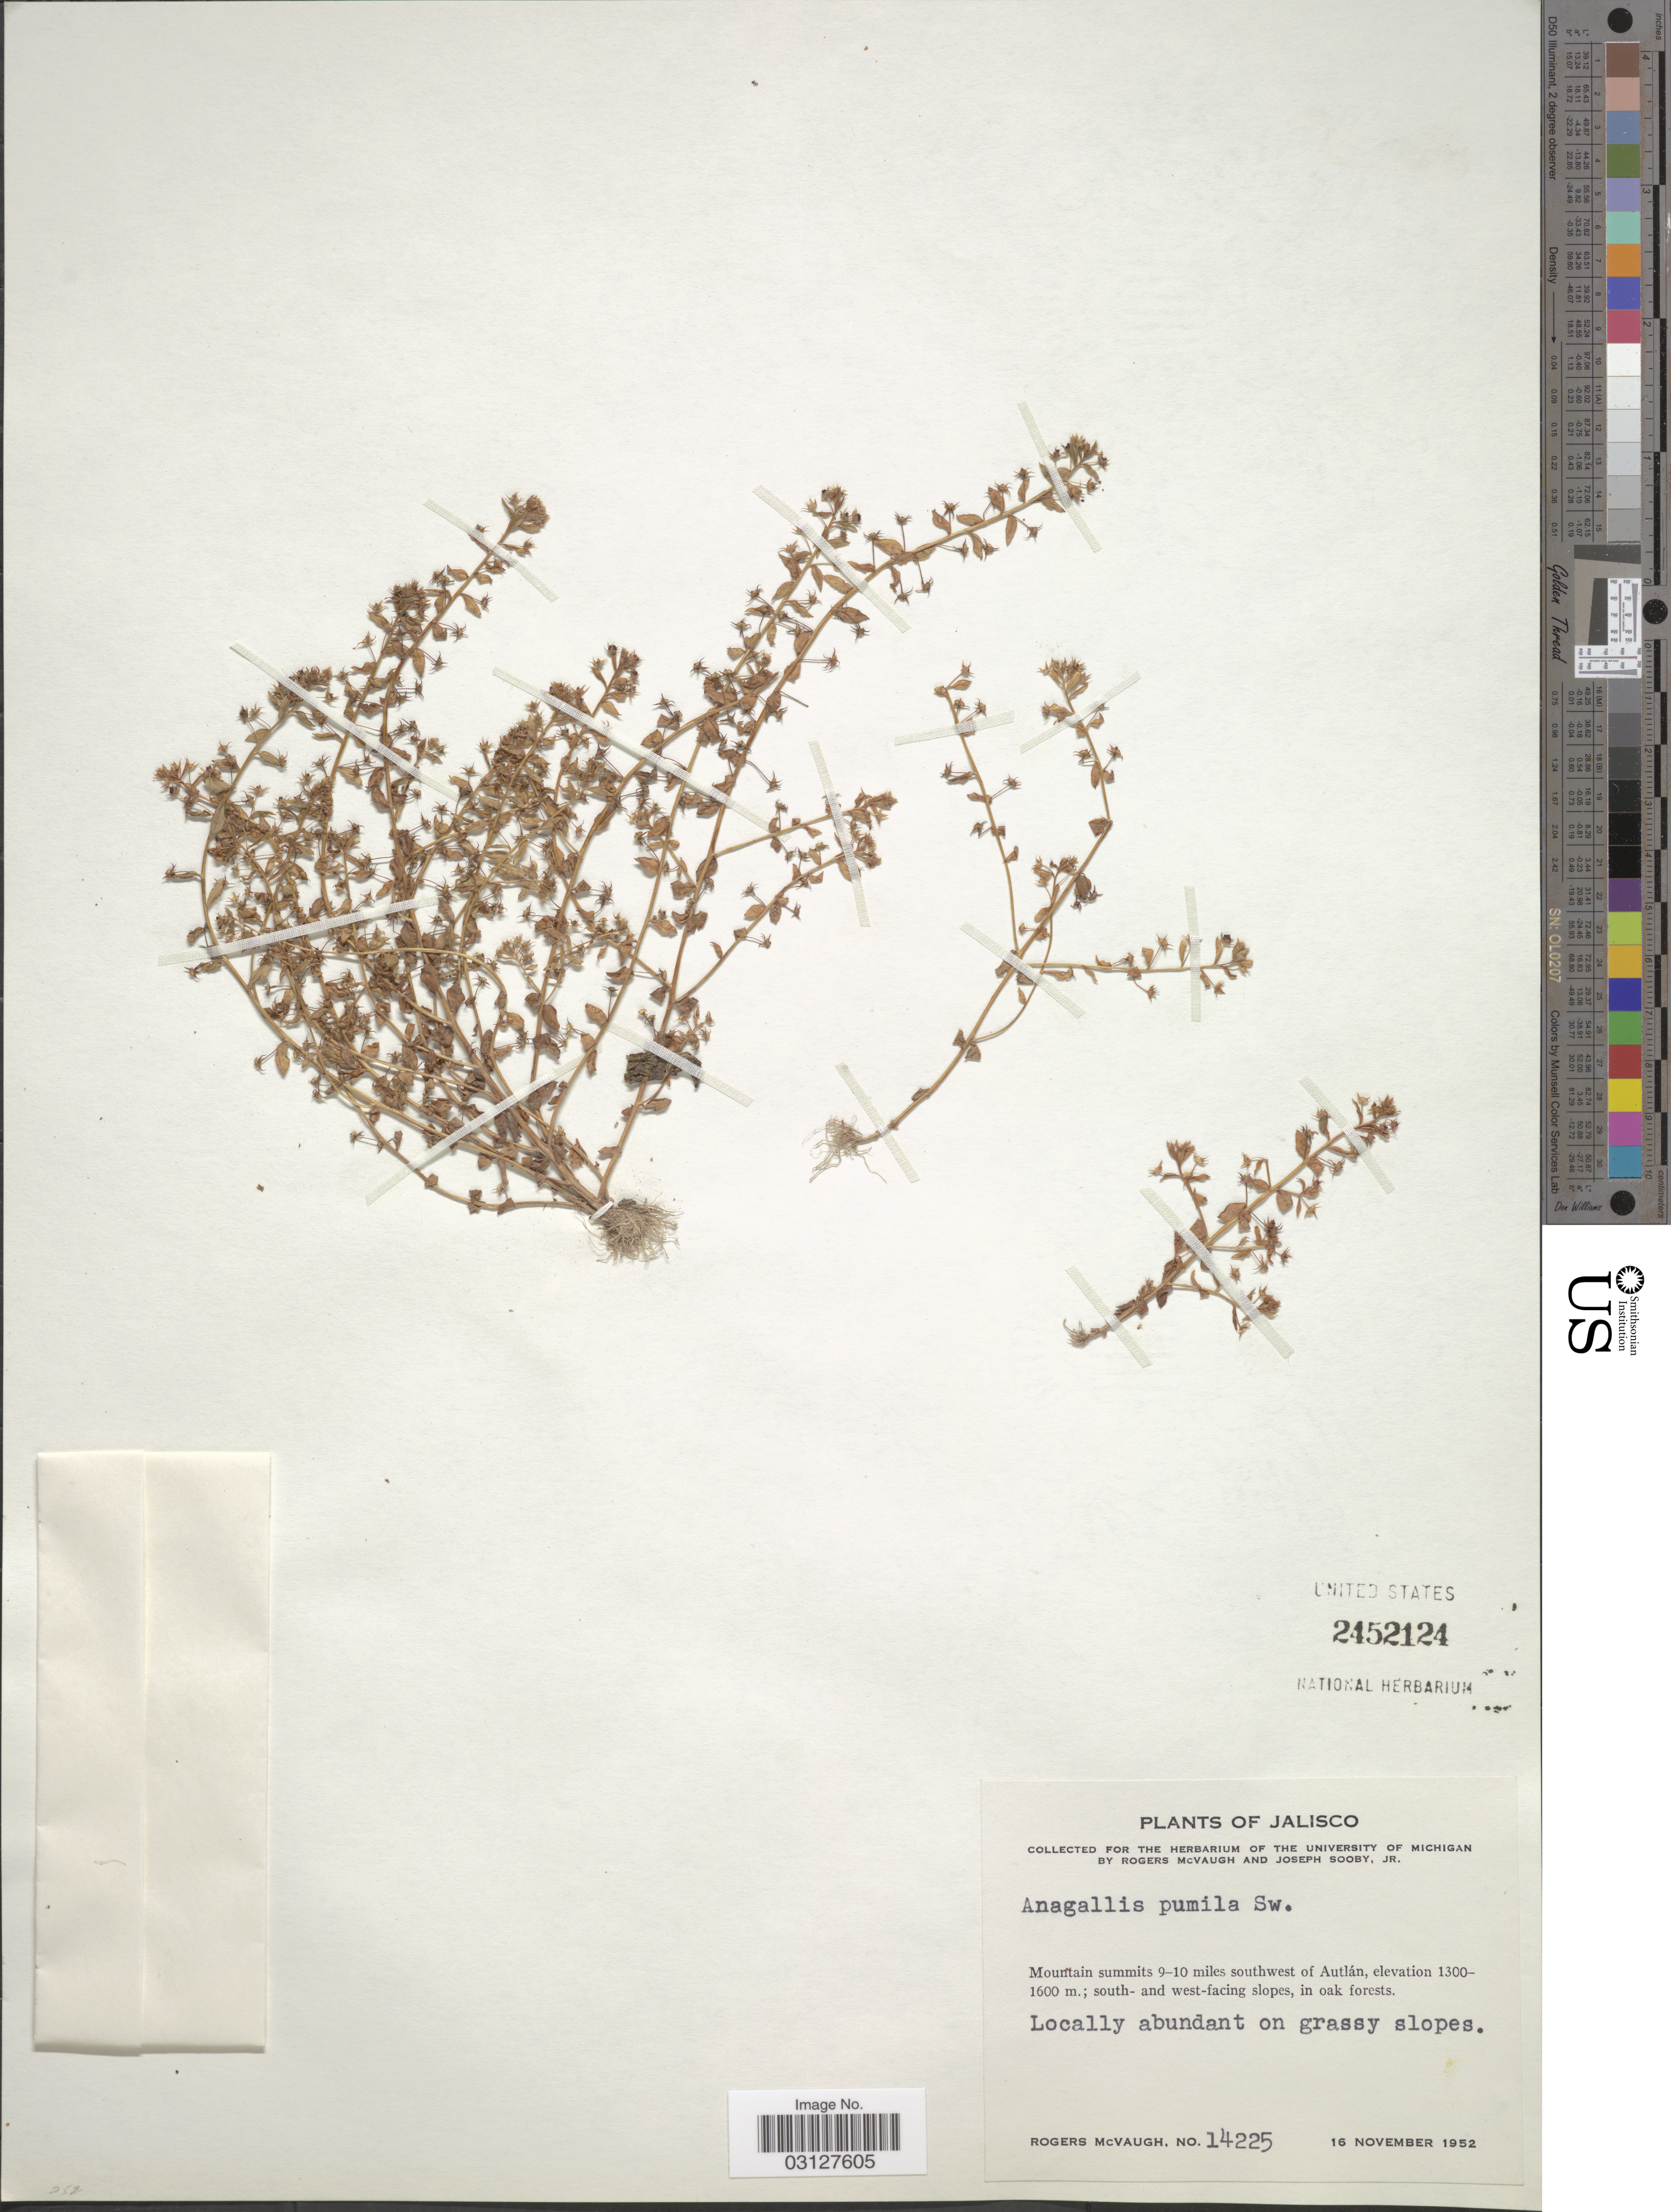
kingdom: Plantae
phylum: Tracheophyta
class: Magnoliopsida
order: Ericales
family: Primulaceae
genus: Anagallis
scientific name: Anagallis pumila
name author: Sw.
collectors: R. McVaugh & J. Sooby Jr.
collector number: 14225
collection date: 1952-11-16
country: Mexico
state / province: Jalisco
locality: Mountain summits 9-10 miles southwest of Autlán, south- and west-facing slopes, in oak forests.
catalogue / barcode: US 2452124